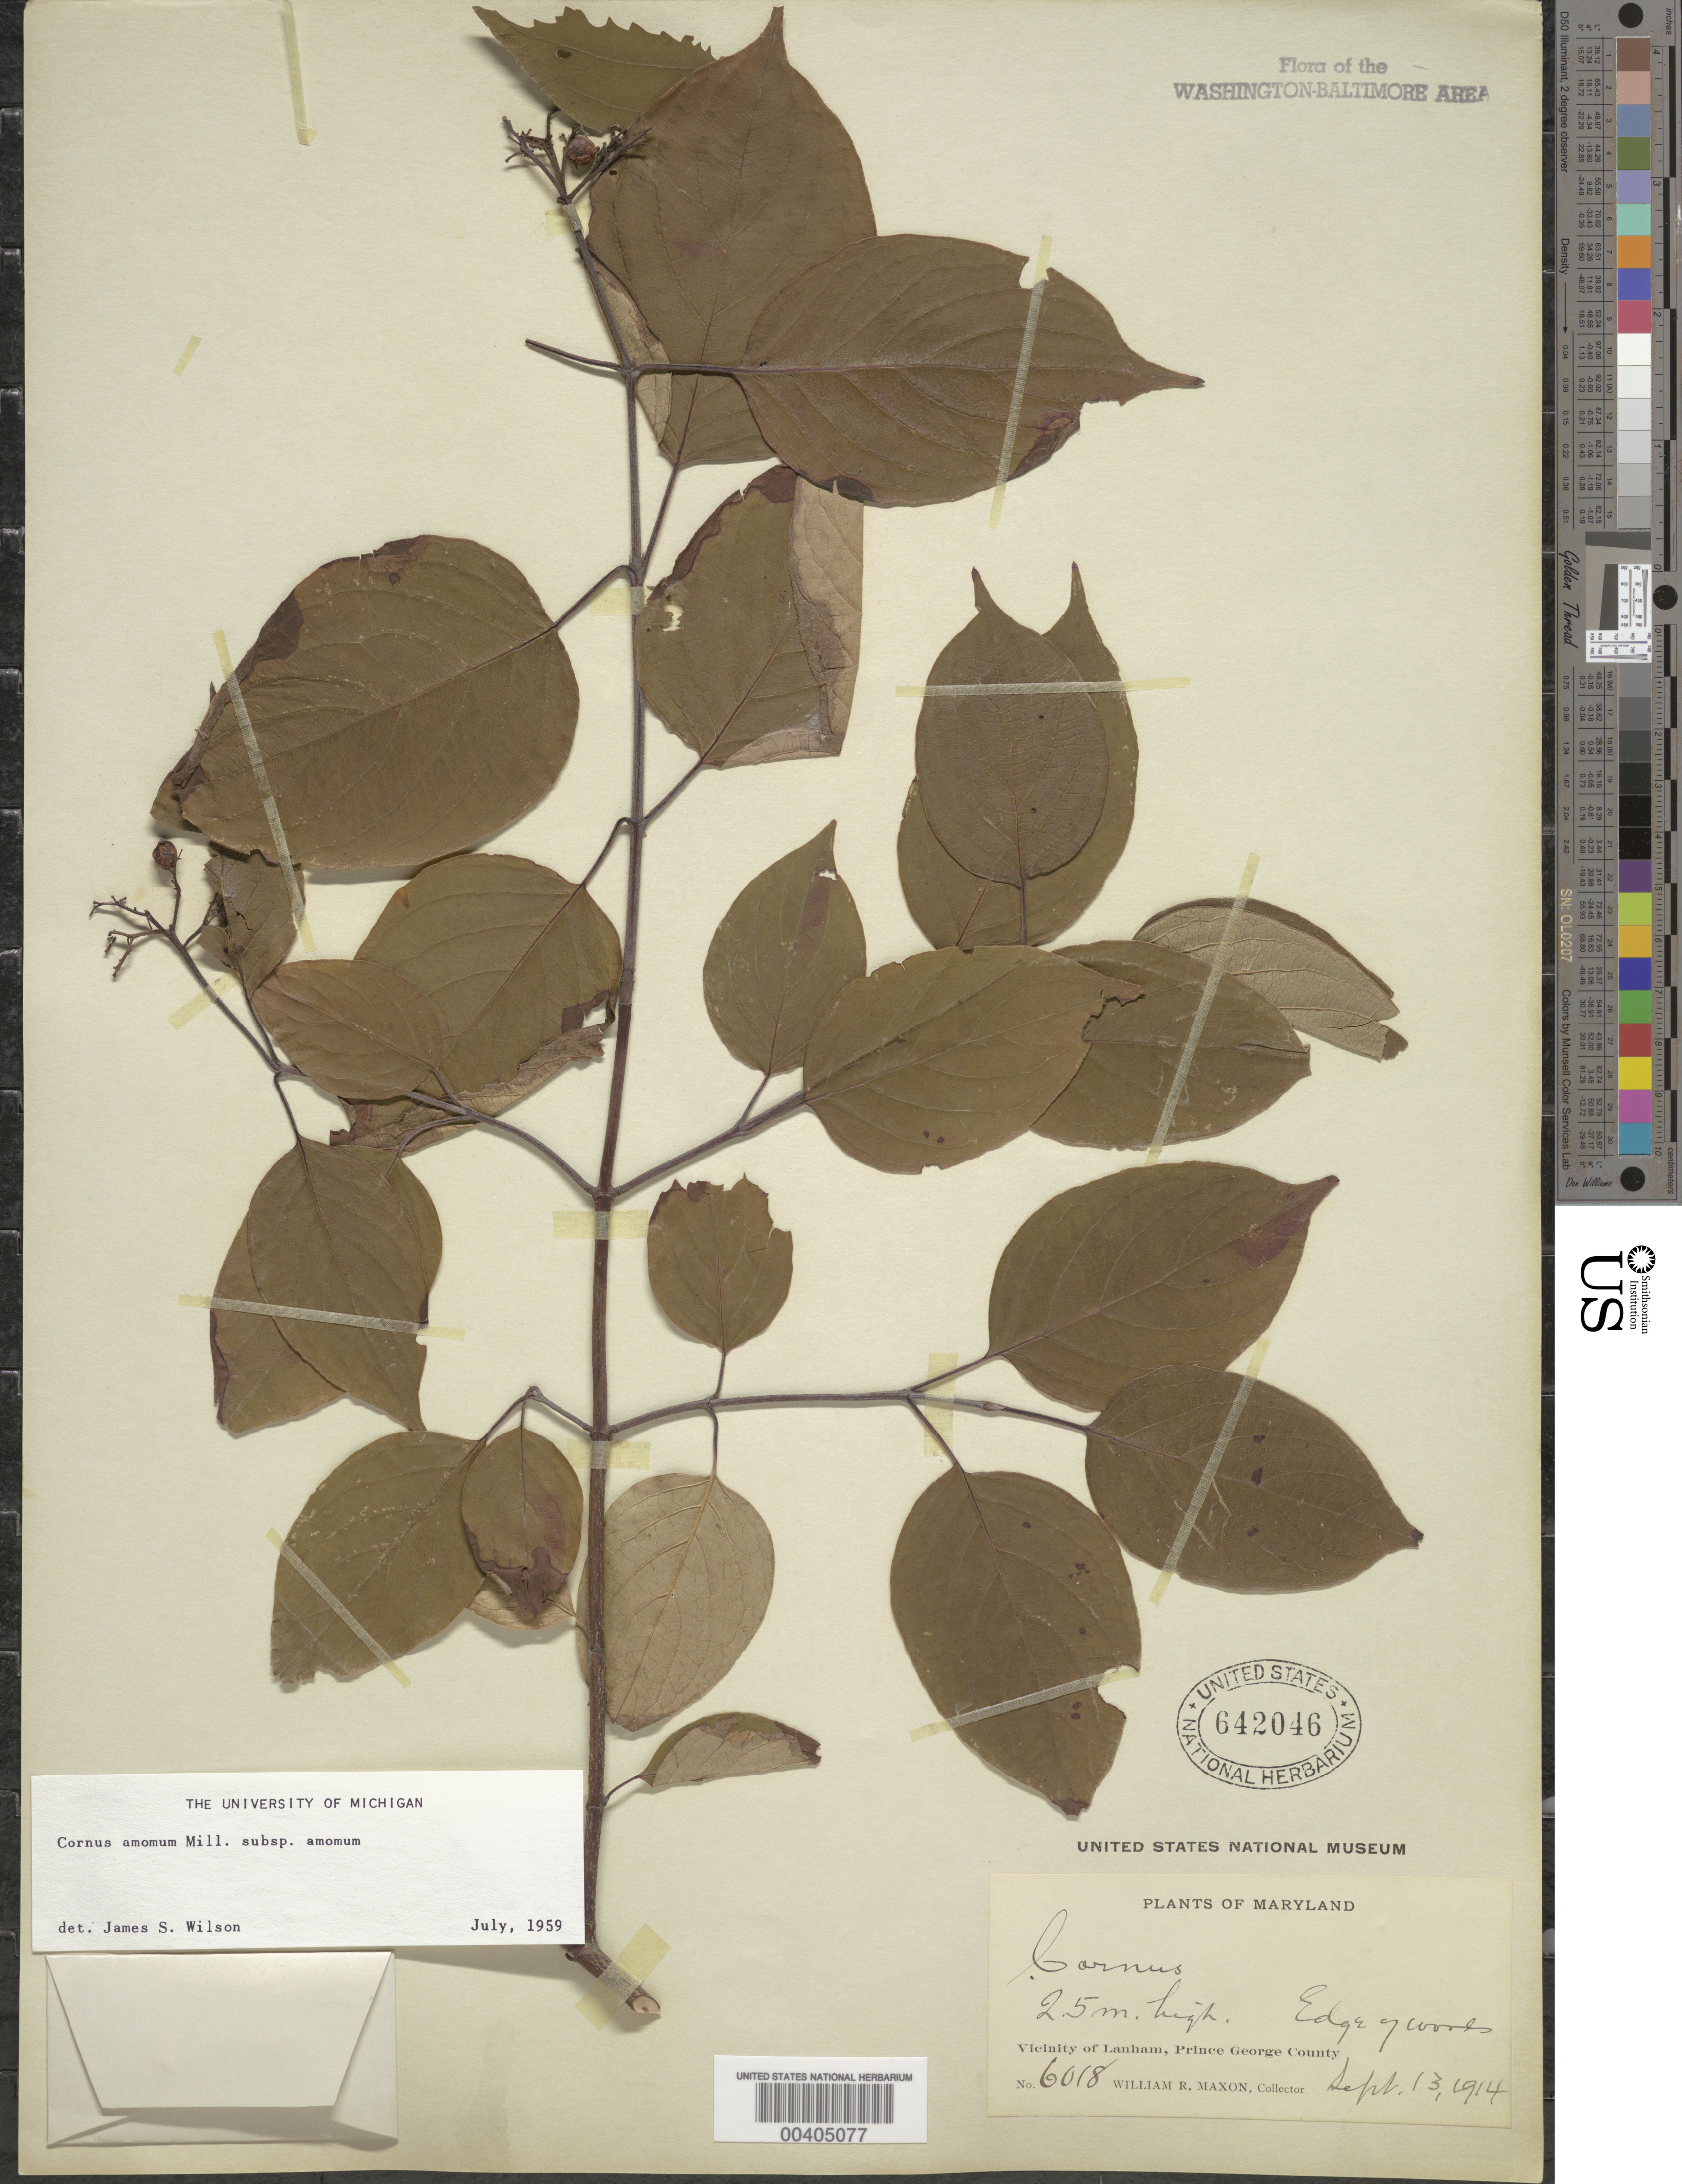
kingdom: Plantae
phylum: Tracheophyta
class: Magnoliopsida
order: Cornales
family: Cornaceae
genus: Cornus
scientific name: Cornus amomum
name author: Mill.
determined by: Wilson, J. S., (MICH), University of Michigan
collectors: W. R. Maxon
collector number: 6018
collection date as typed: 13 Sep 1914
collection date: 1914-09-13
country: United States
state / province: Maryland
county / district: Prince George's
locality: Vicinity of Lanham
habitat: Edge of woods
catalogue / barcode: US 642046